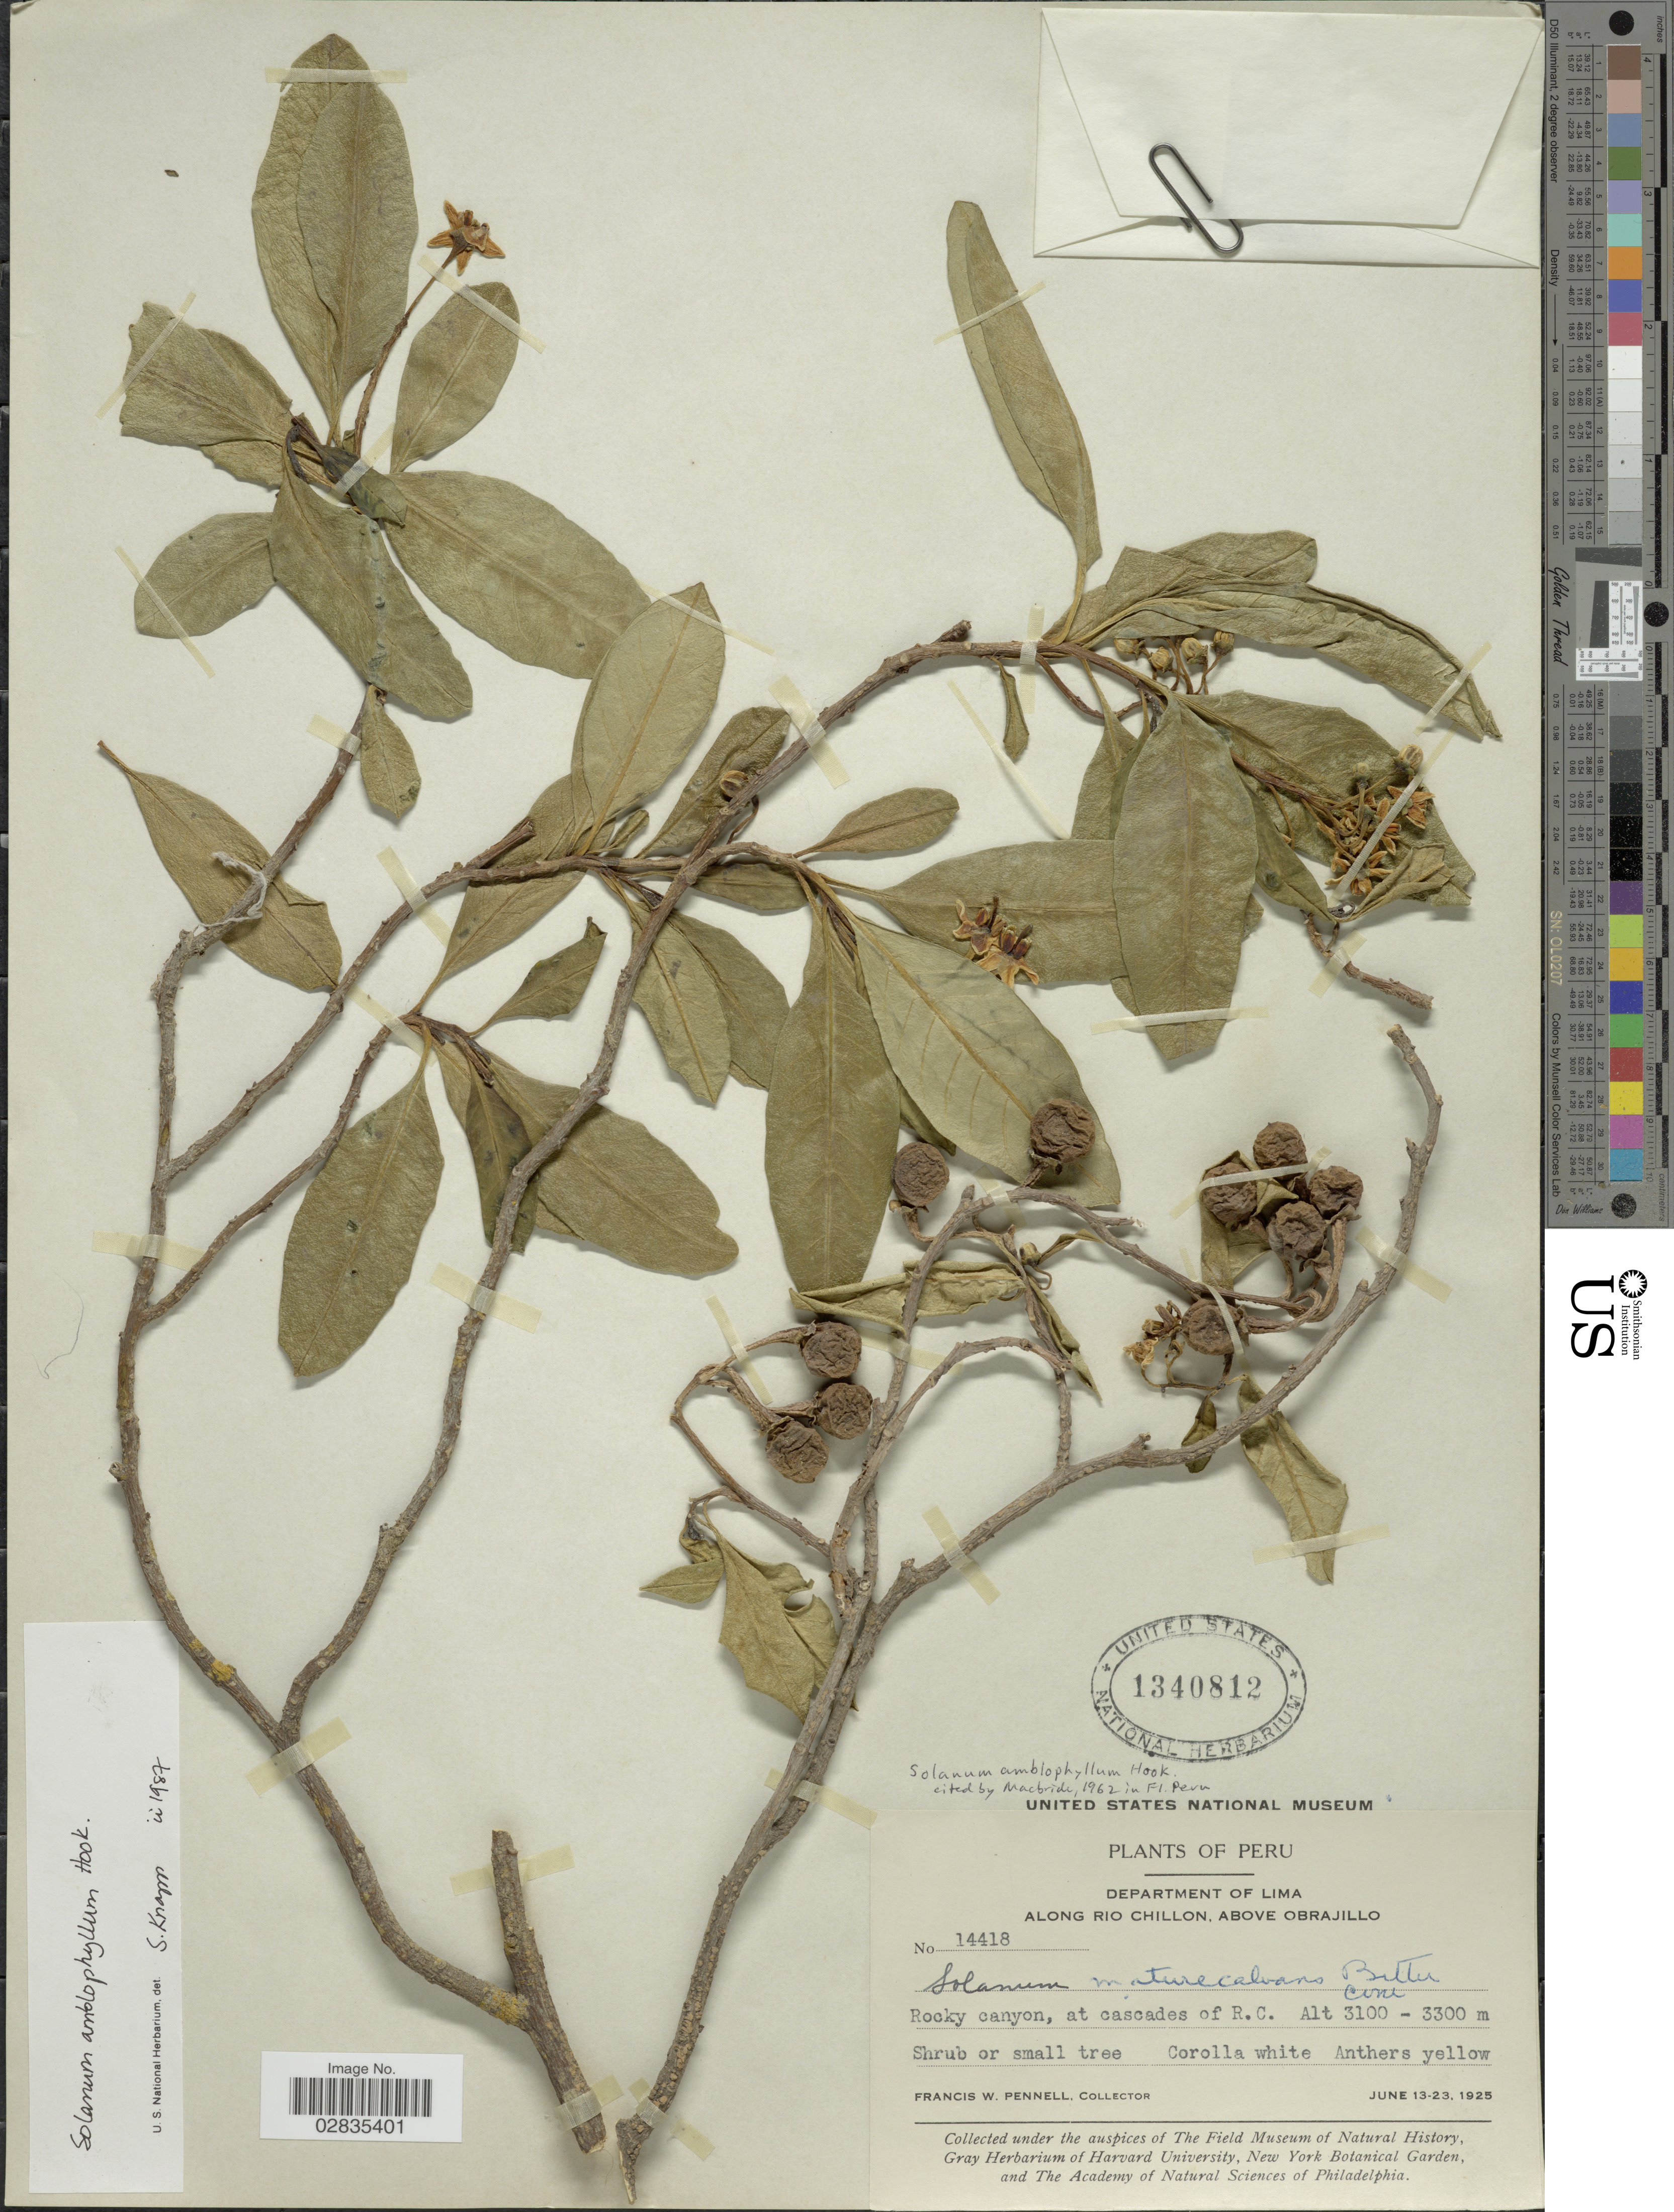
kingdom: Plantae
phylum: Tracheophyta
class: Magnoliopsida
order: Solanales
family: Solanaceae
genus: Solanum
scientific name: Solanum amblophyllum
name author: Benth.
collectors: F. W. Pennell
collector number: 14418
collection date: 1925-06-13/1925-06-23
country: Peru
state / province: Lima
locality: Department of Lima. Along Rio Chillon, above Obrajillo. Rocky canyon, at cascades of R.C.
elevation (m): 3100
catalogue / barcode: US 1340812